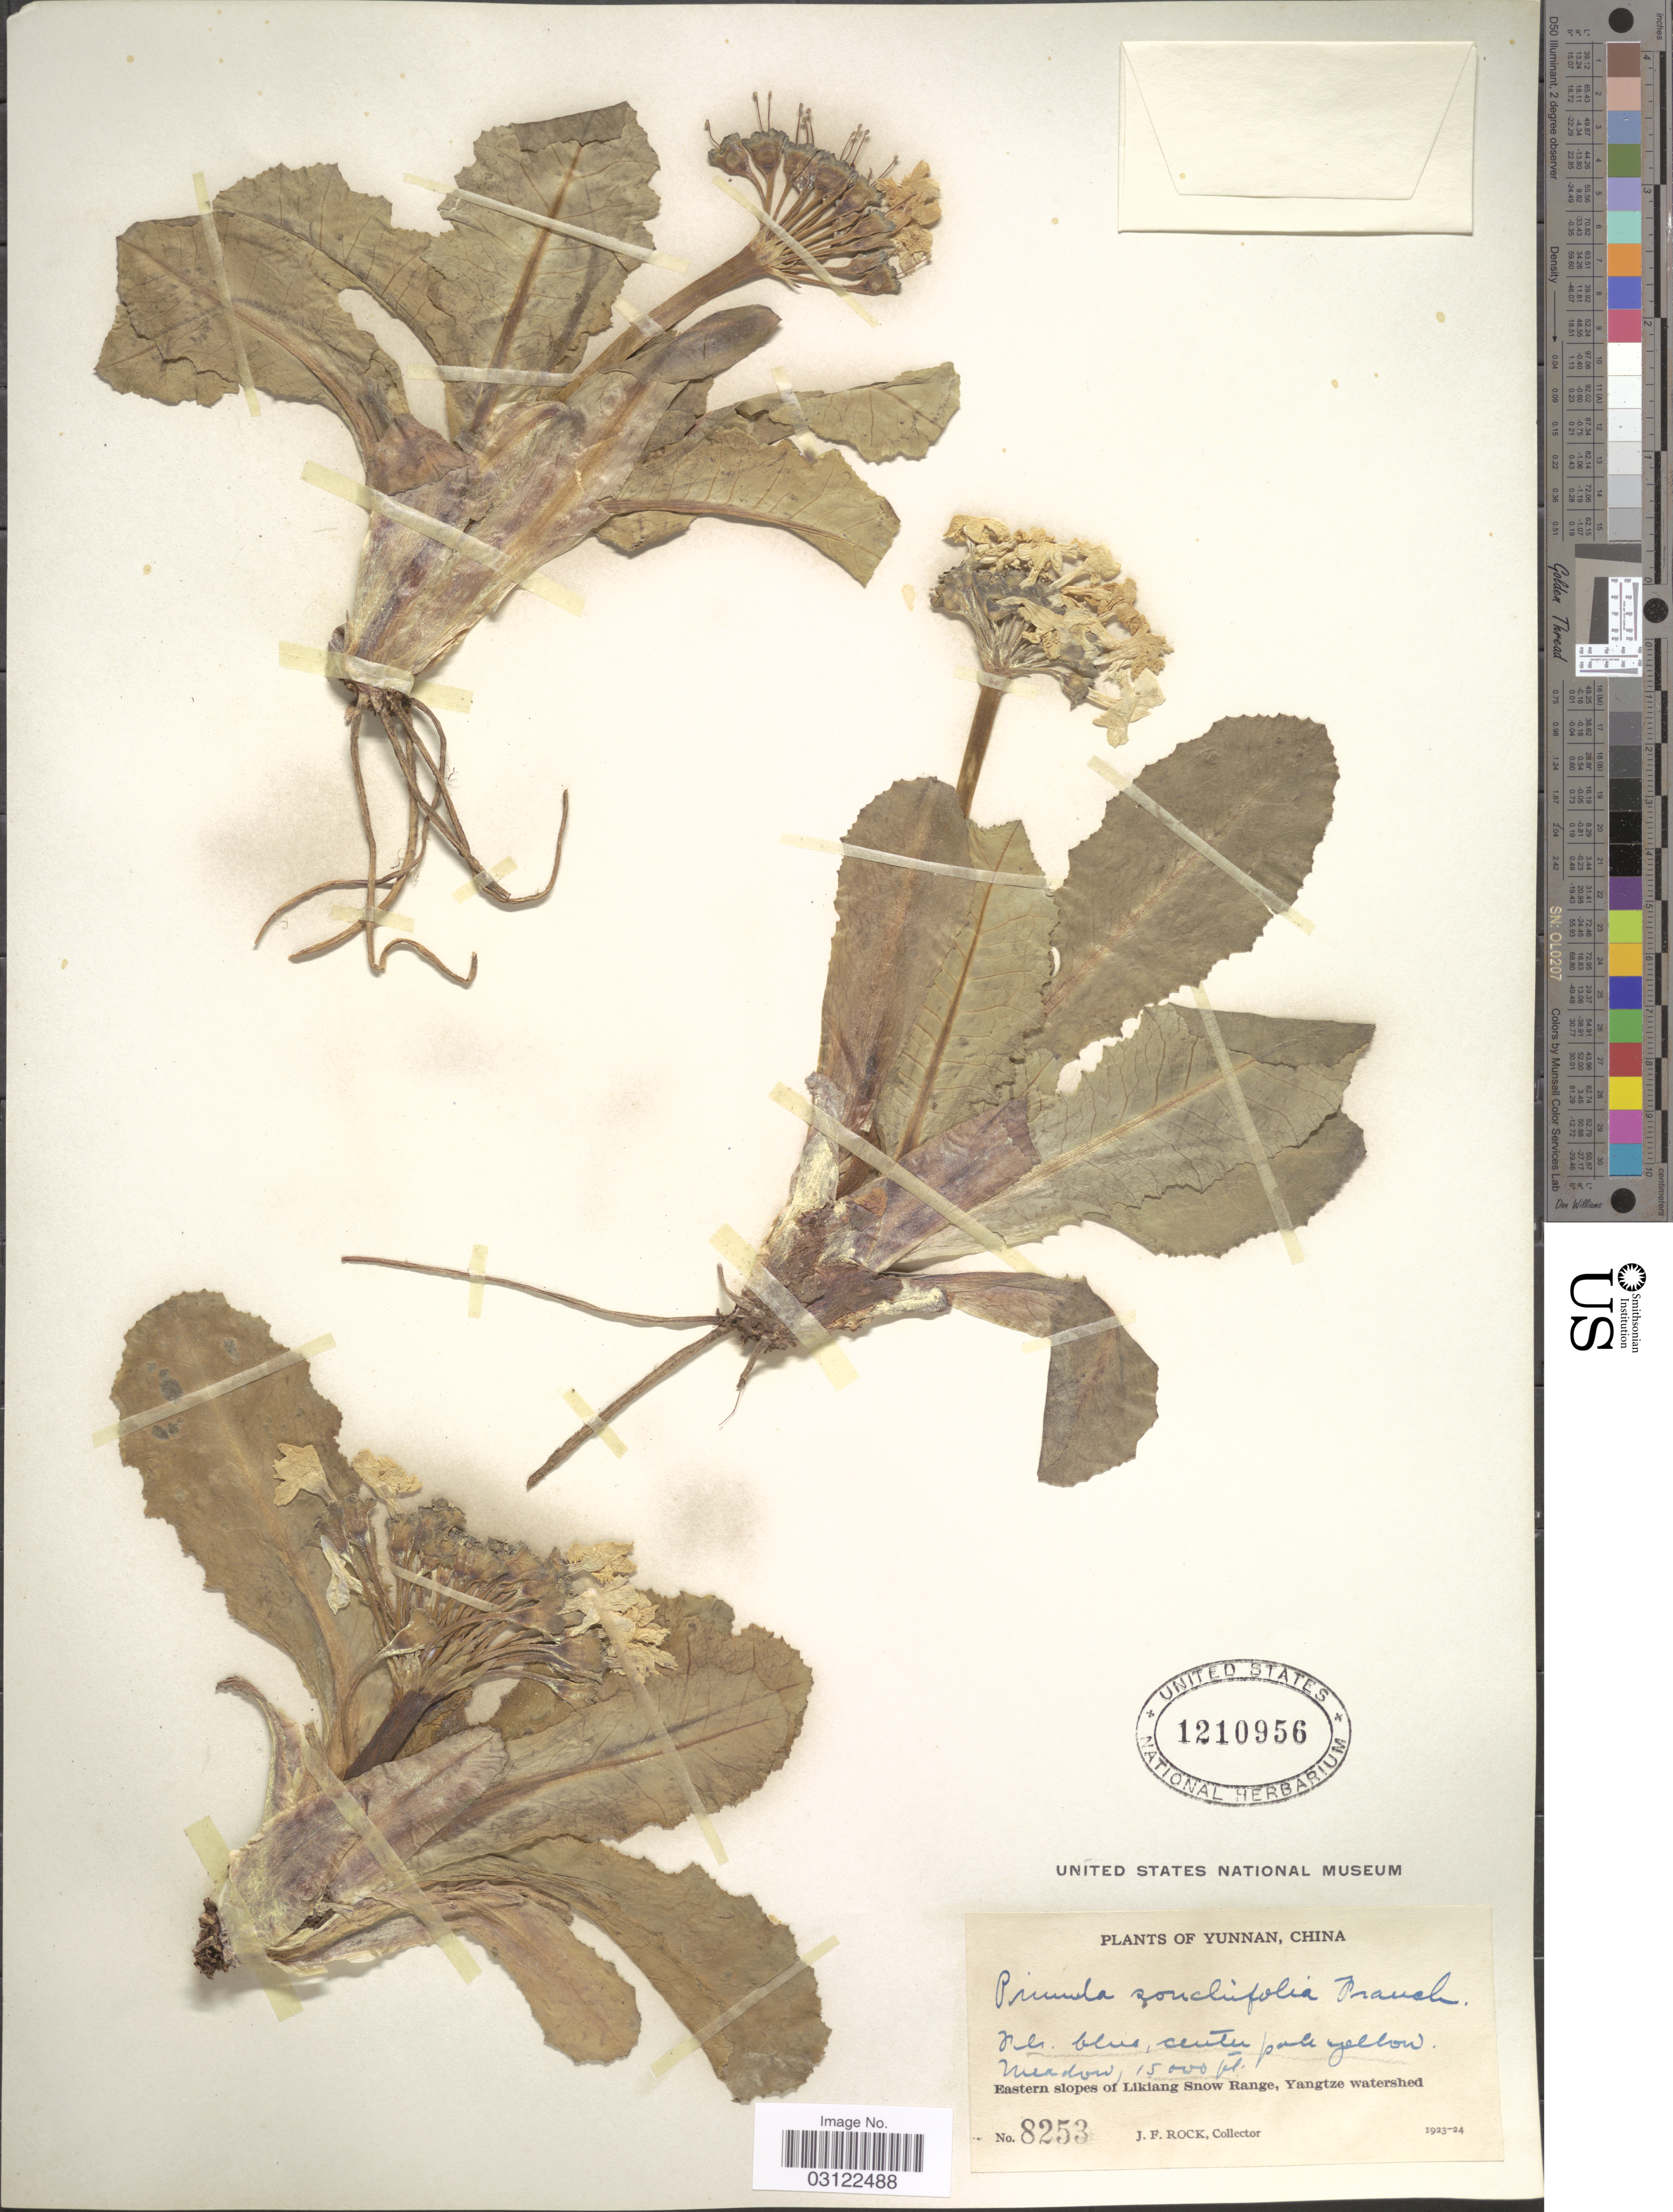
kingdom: Plantae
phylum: Tracheophyta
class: Magnoliopsida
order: Ericales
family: Primulaceae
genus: Primula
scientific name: Primula sonchifolia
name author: Franch.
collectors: J. Rock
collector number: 8253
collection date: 1923/1924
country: China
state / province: Yunnan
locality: Eastern slopes of Likiang Snow Range, Yangtze watershed.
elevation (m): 4572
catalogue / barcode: US 1210956